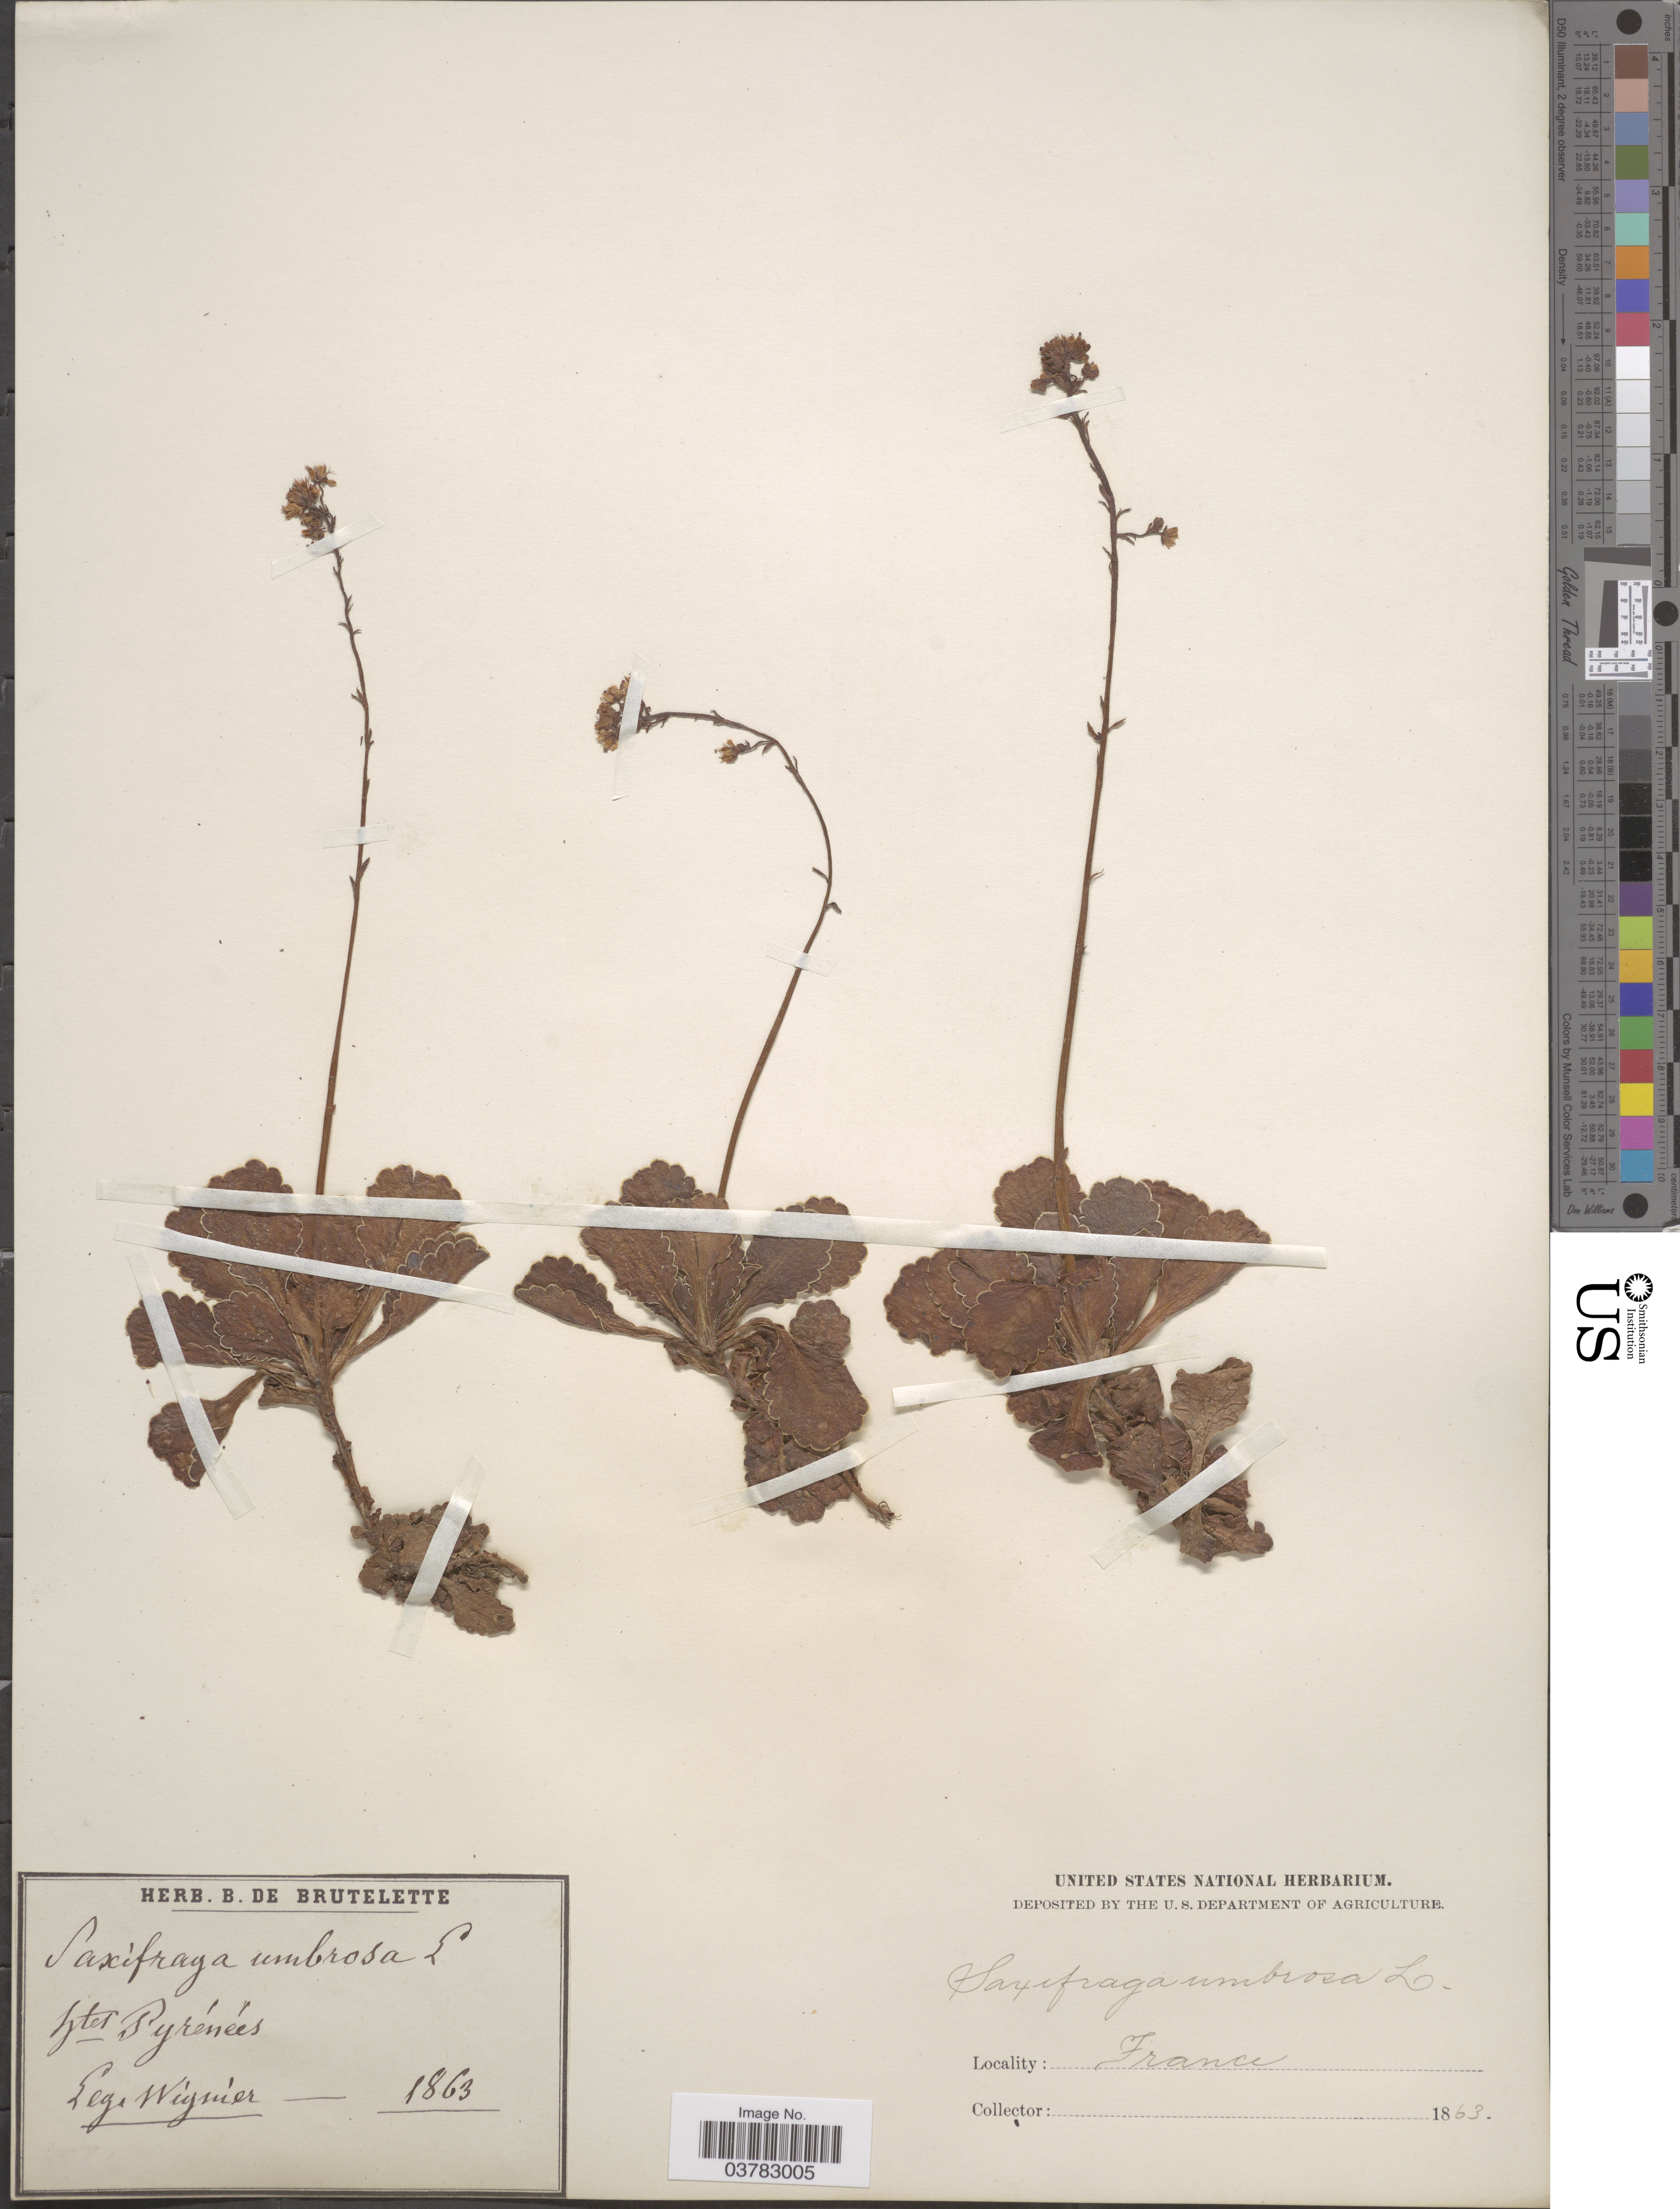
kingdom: Plantae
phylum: Tracheophyta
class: Magnoliopsida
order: Saxifragales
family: Saxifragaceae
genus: Saxifraga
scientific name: Saxifraga umbrosa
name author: L.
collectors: Wignier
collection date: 1863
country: France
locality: Htes Pyrénées.